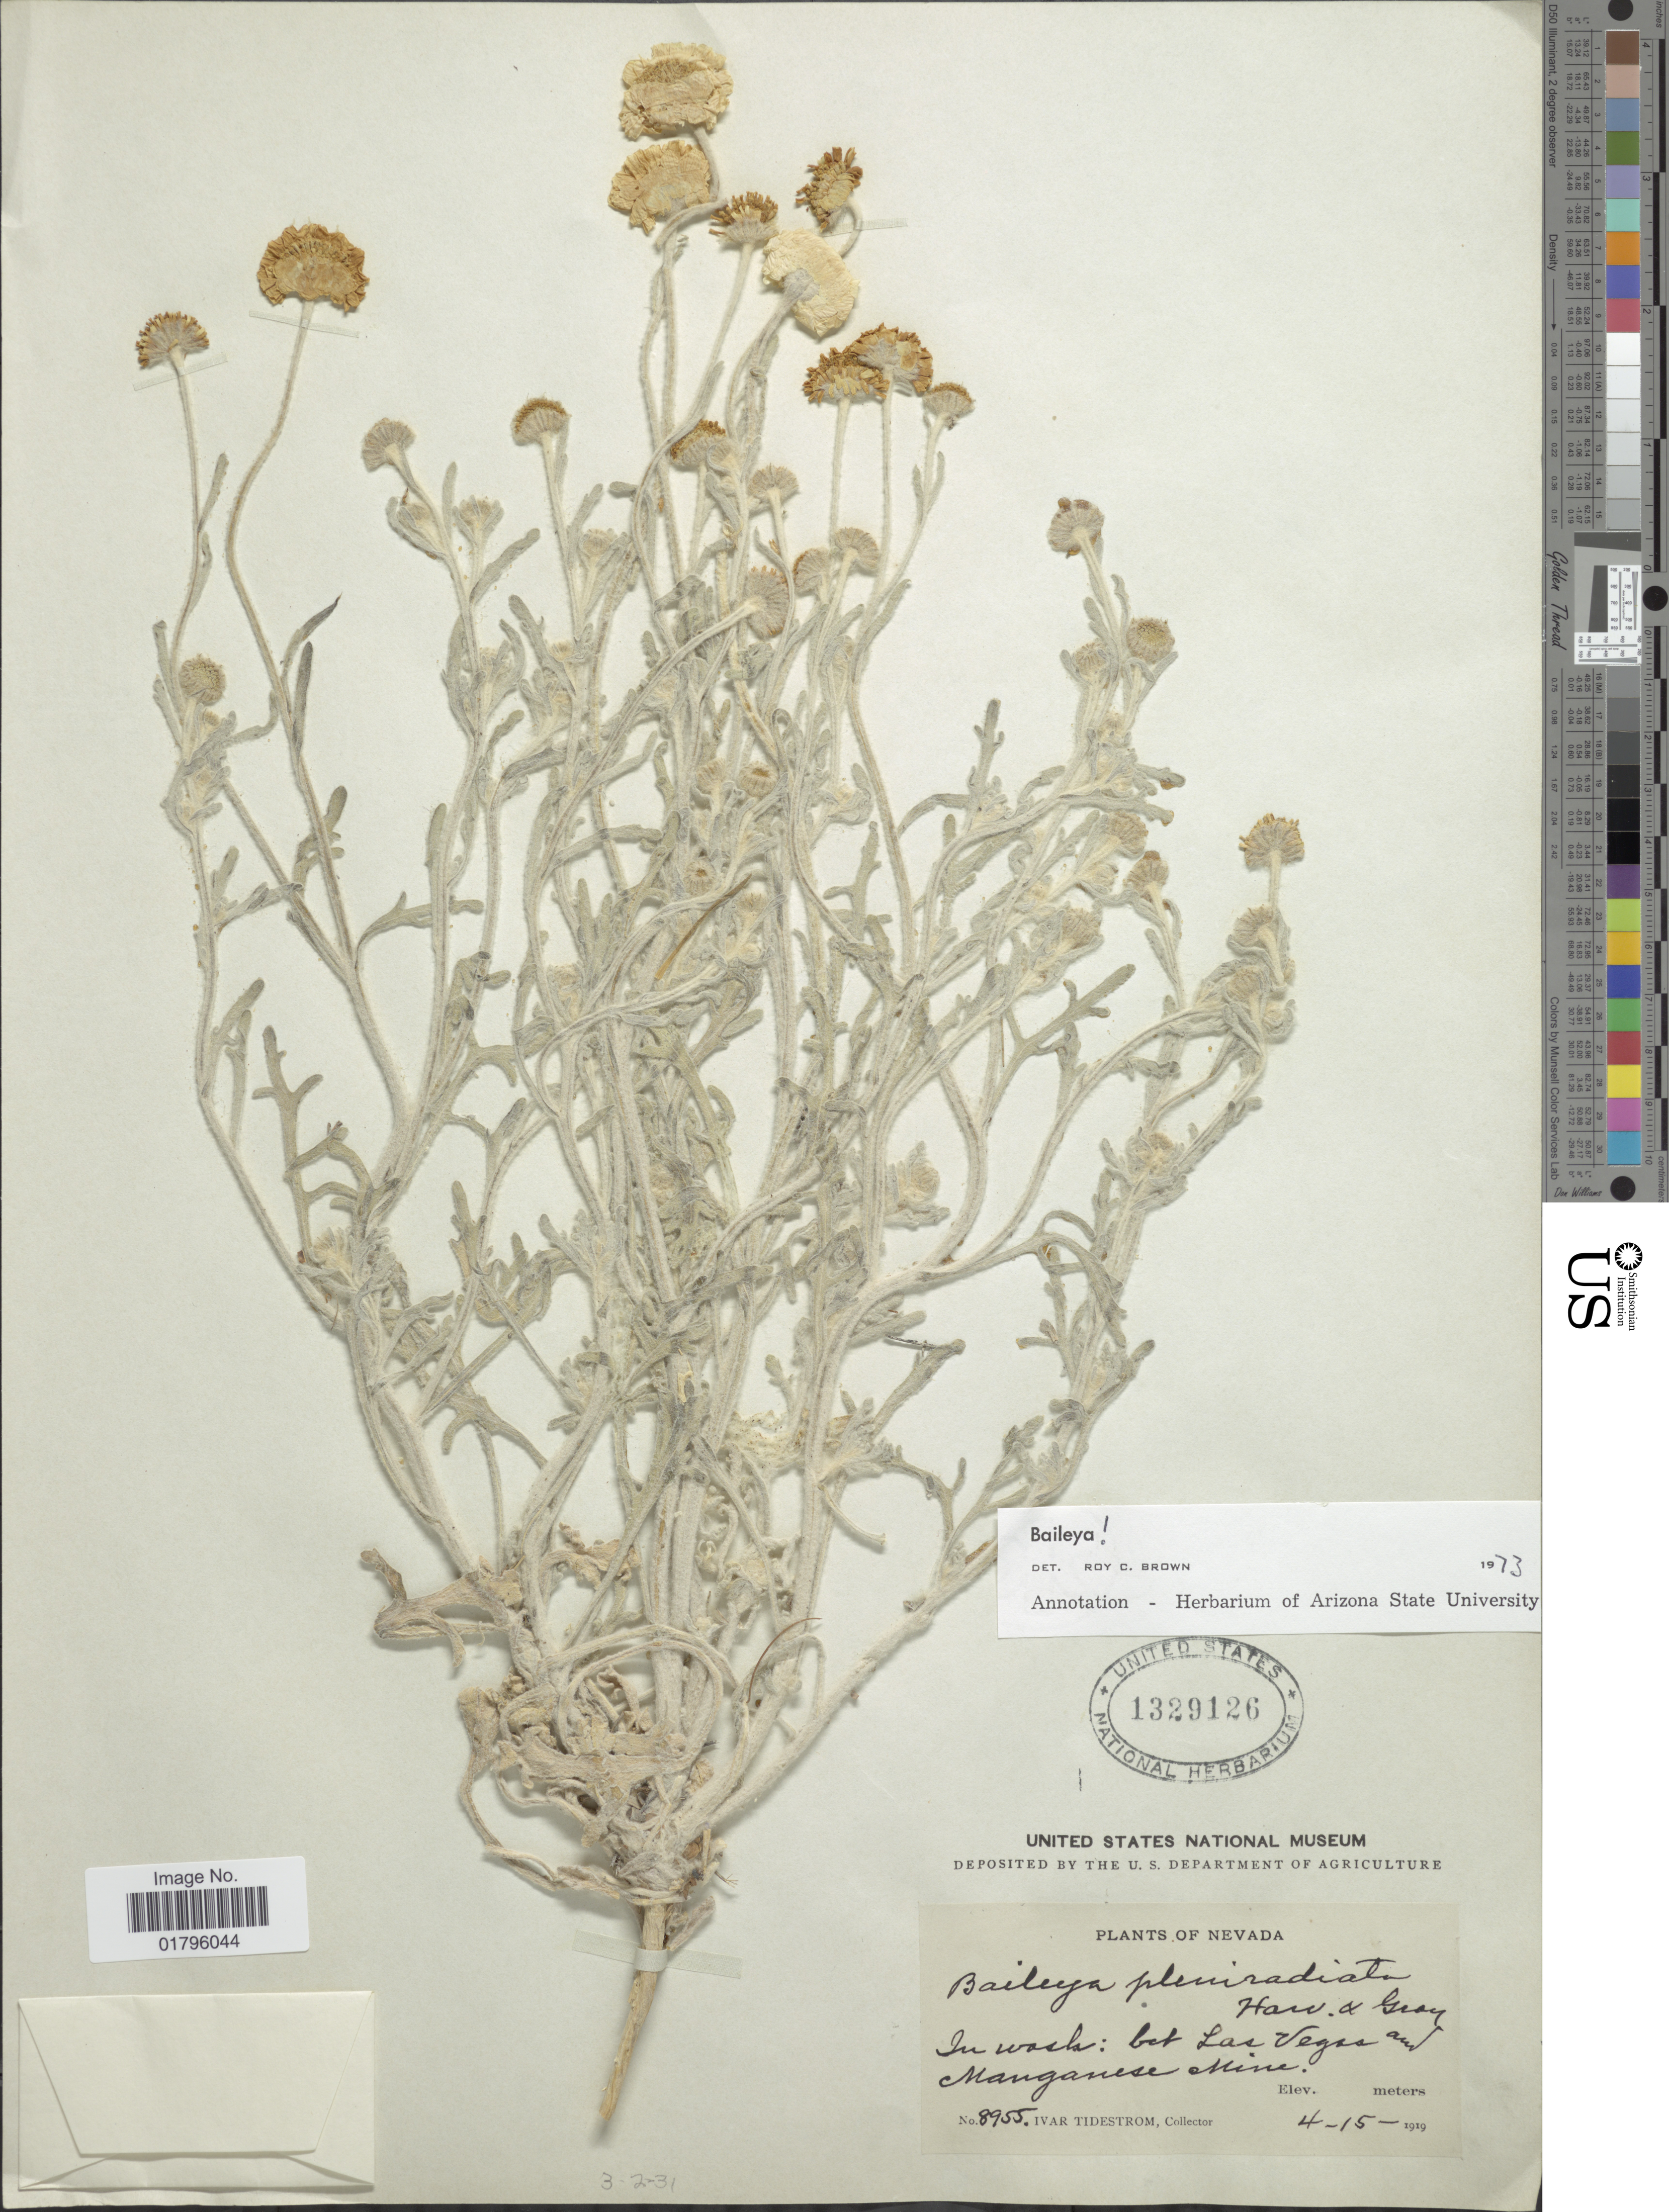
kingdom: Plantae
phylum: Tracheophyta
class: Magnoliopsida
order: Asterales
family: Asteraceae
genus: Baileya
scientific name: Baileya pleniradiata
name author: Harv. & A. Gray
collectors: I. F. Tidestrom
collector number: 8955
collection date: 1919-04-15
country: United States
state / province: Nevada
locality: In wash: bet Las Vegas and Manganese Mine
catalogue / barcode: US 1329126